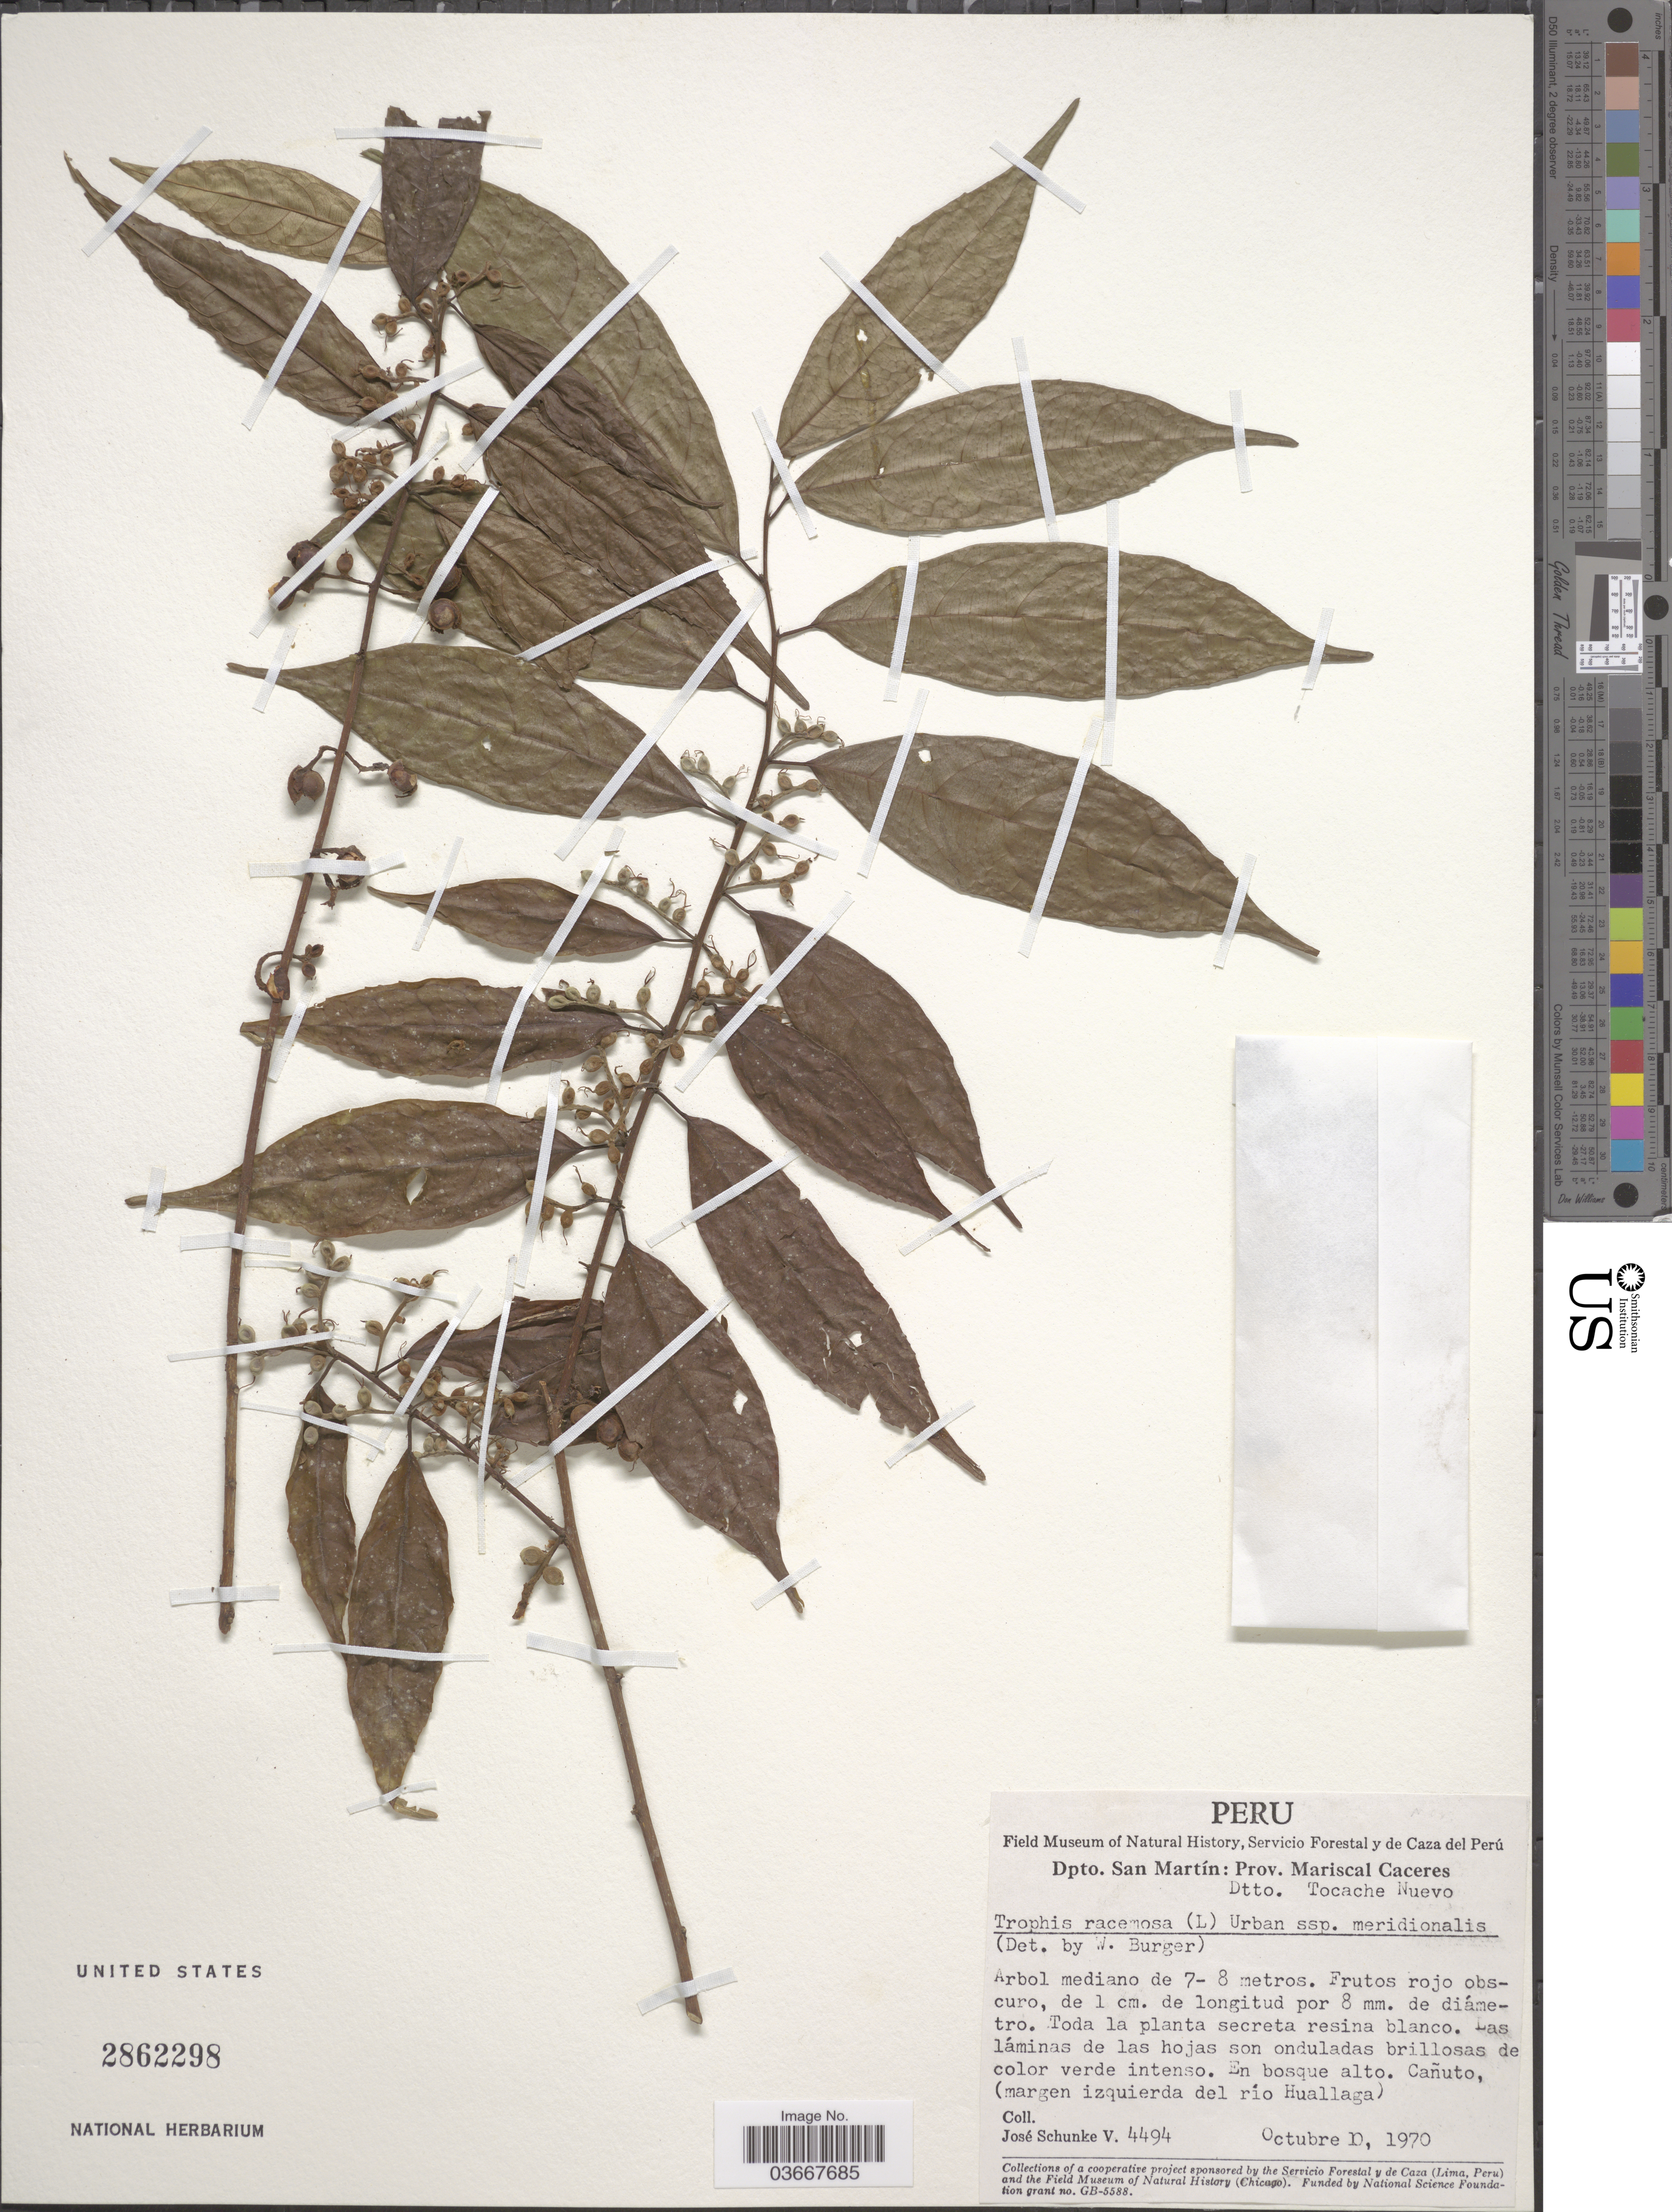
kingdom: Plantae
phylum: Tracheophyta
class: Magnoliopsida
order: Rosales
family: Moraceae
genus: Trophis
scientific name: Trophis racemosa subsp. meridionalis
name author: (Bureau) W.C. Burger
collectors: J. Schunke Vigo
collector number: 4494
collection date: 1970-10-10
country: Peru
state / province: San Martín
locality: Dpto. San Martín: Prov. Mariscal Caceres. Dtto. Tocache Nuveo. Cañuto, (margen izquierda del río Huallaga).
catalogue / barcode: US 2862298